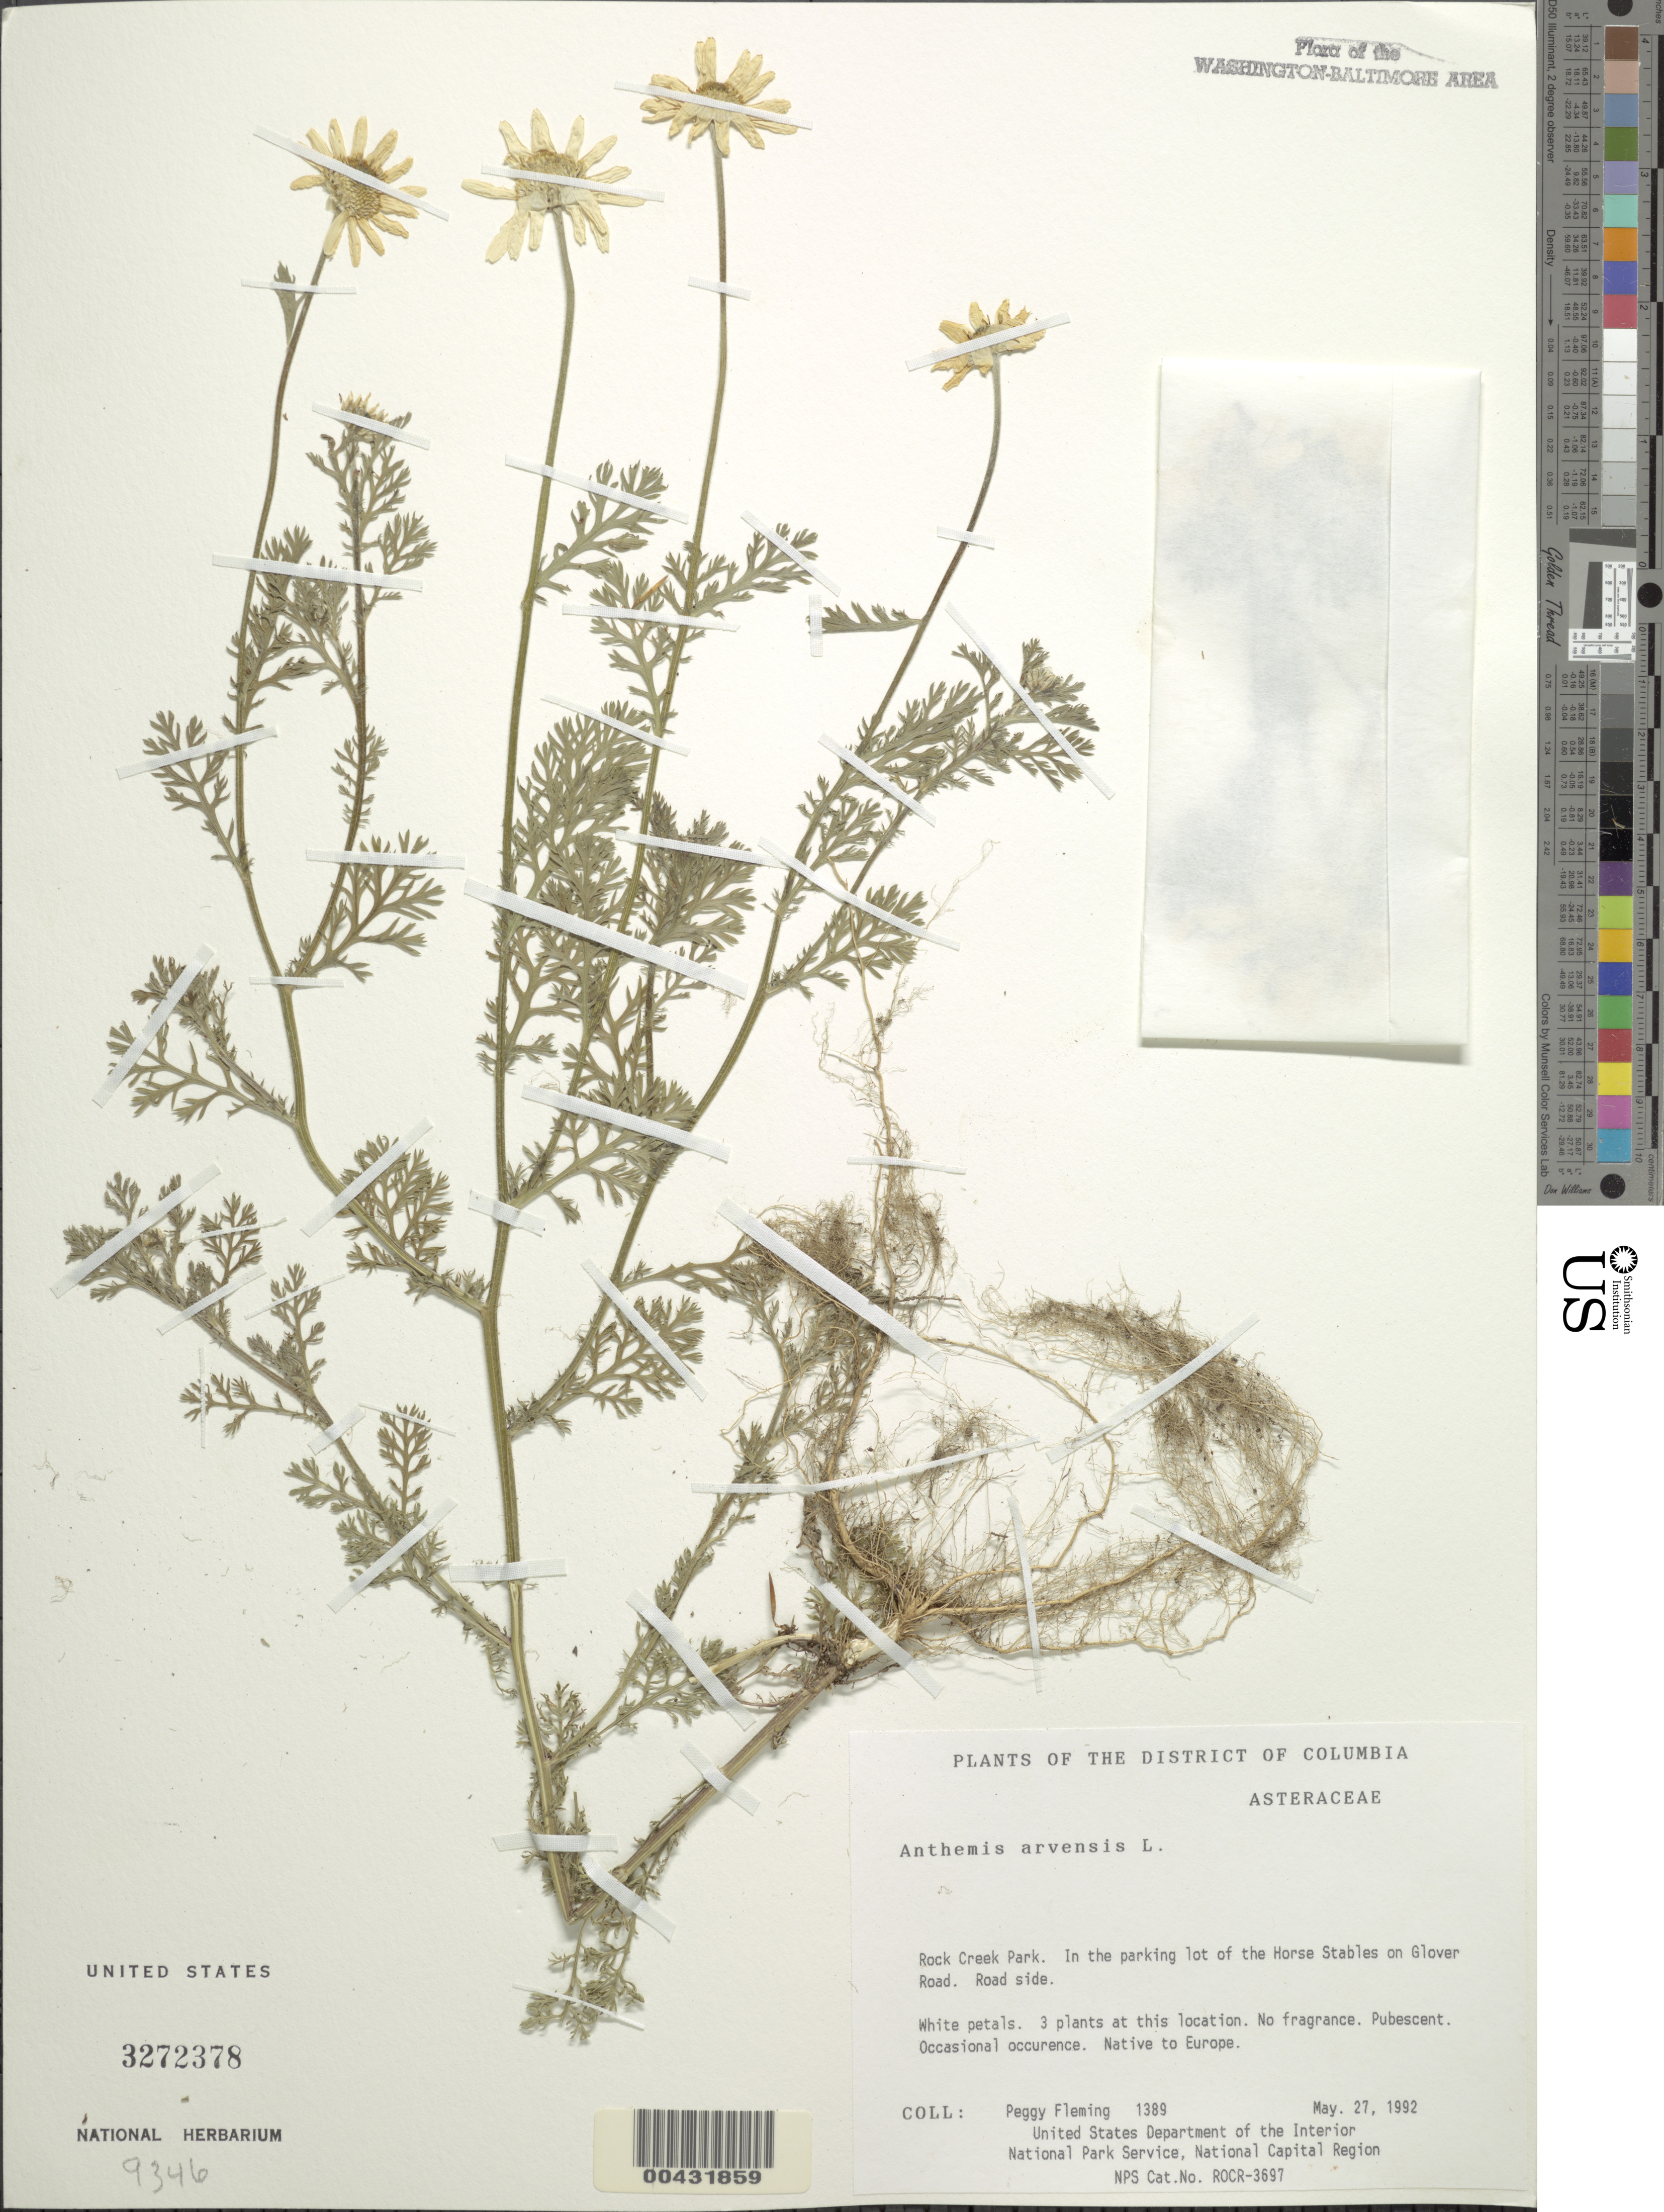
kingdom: Plantae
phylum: Tracheophyta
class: Magnoliopsida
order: Asterales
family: Asteraceae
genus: Anthemis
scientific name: Anthemis arvensis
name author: L.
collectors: P. Fleming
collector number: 1389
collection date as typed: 27 May 1992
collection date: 1992-05-27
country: United States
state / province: District of Columbia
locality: Rock Creek Park, the Horse Stables on Glover Road Rock Creek Park & vicinity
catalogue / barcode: US 3272378